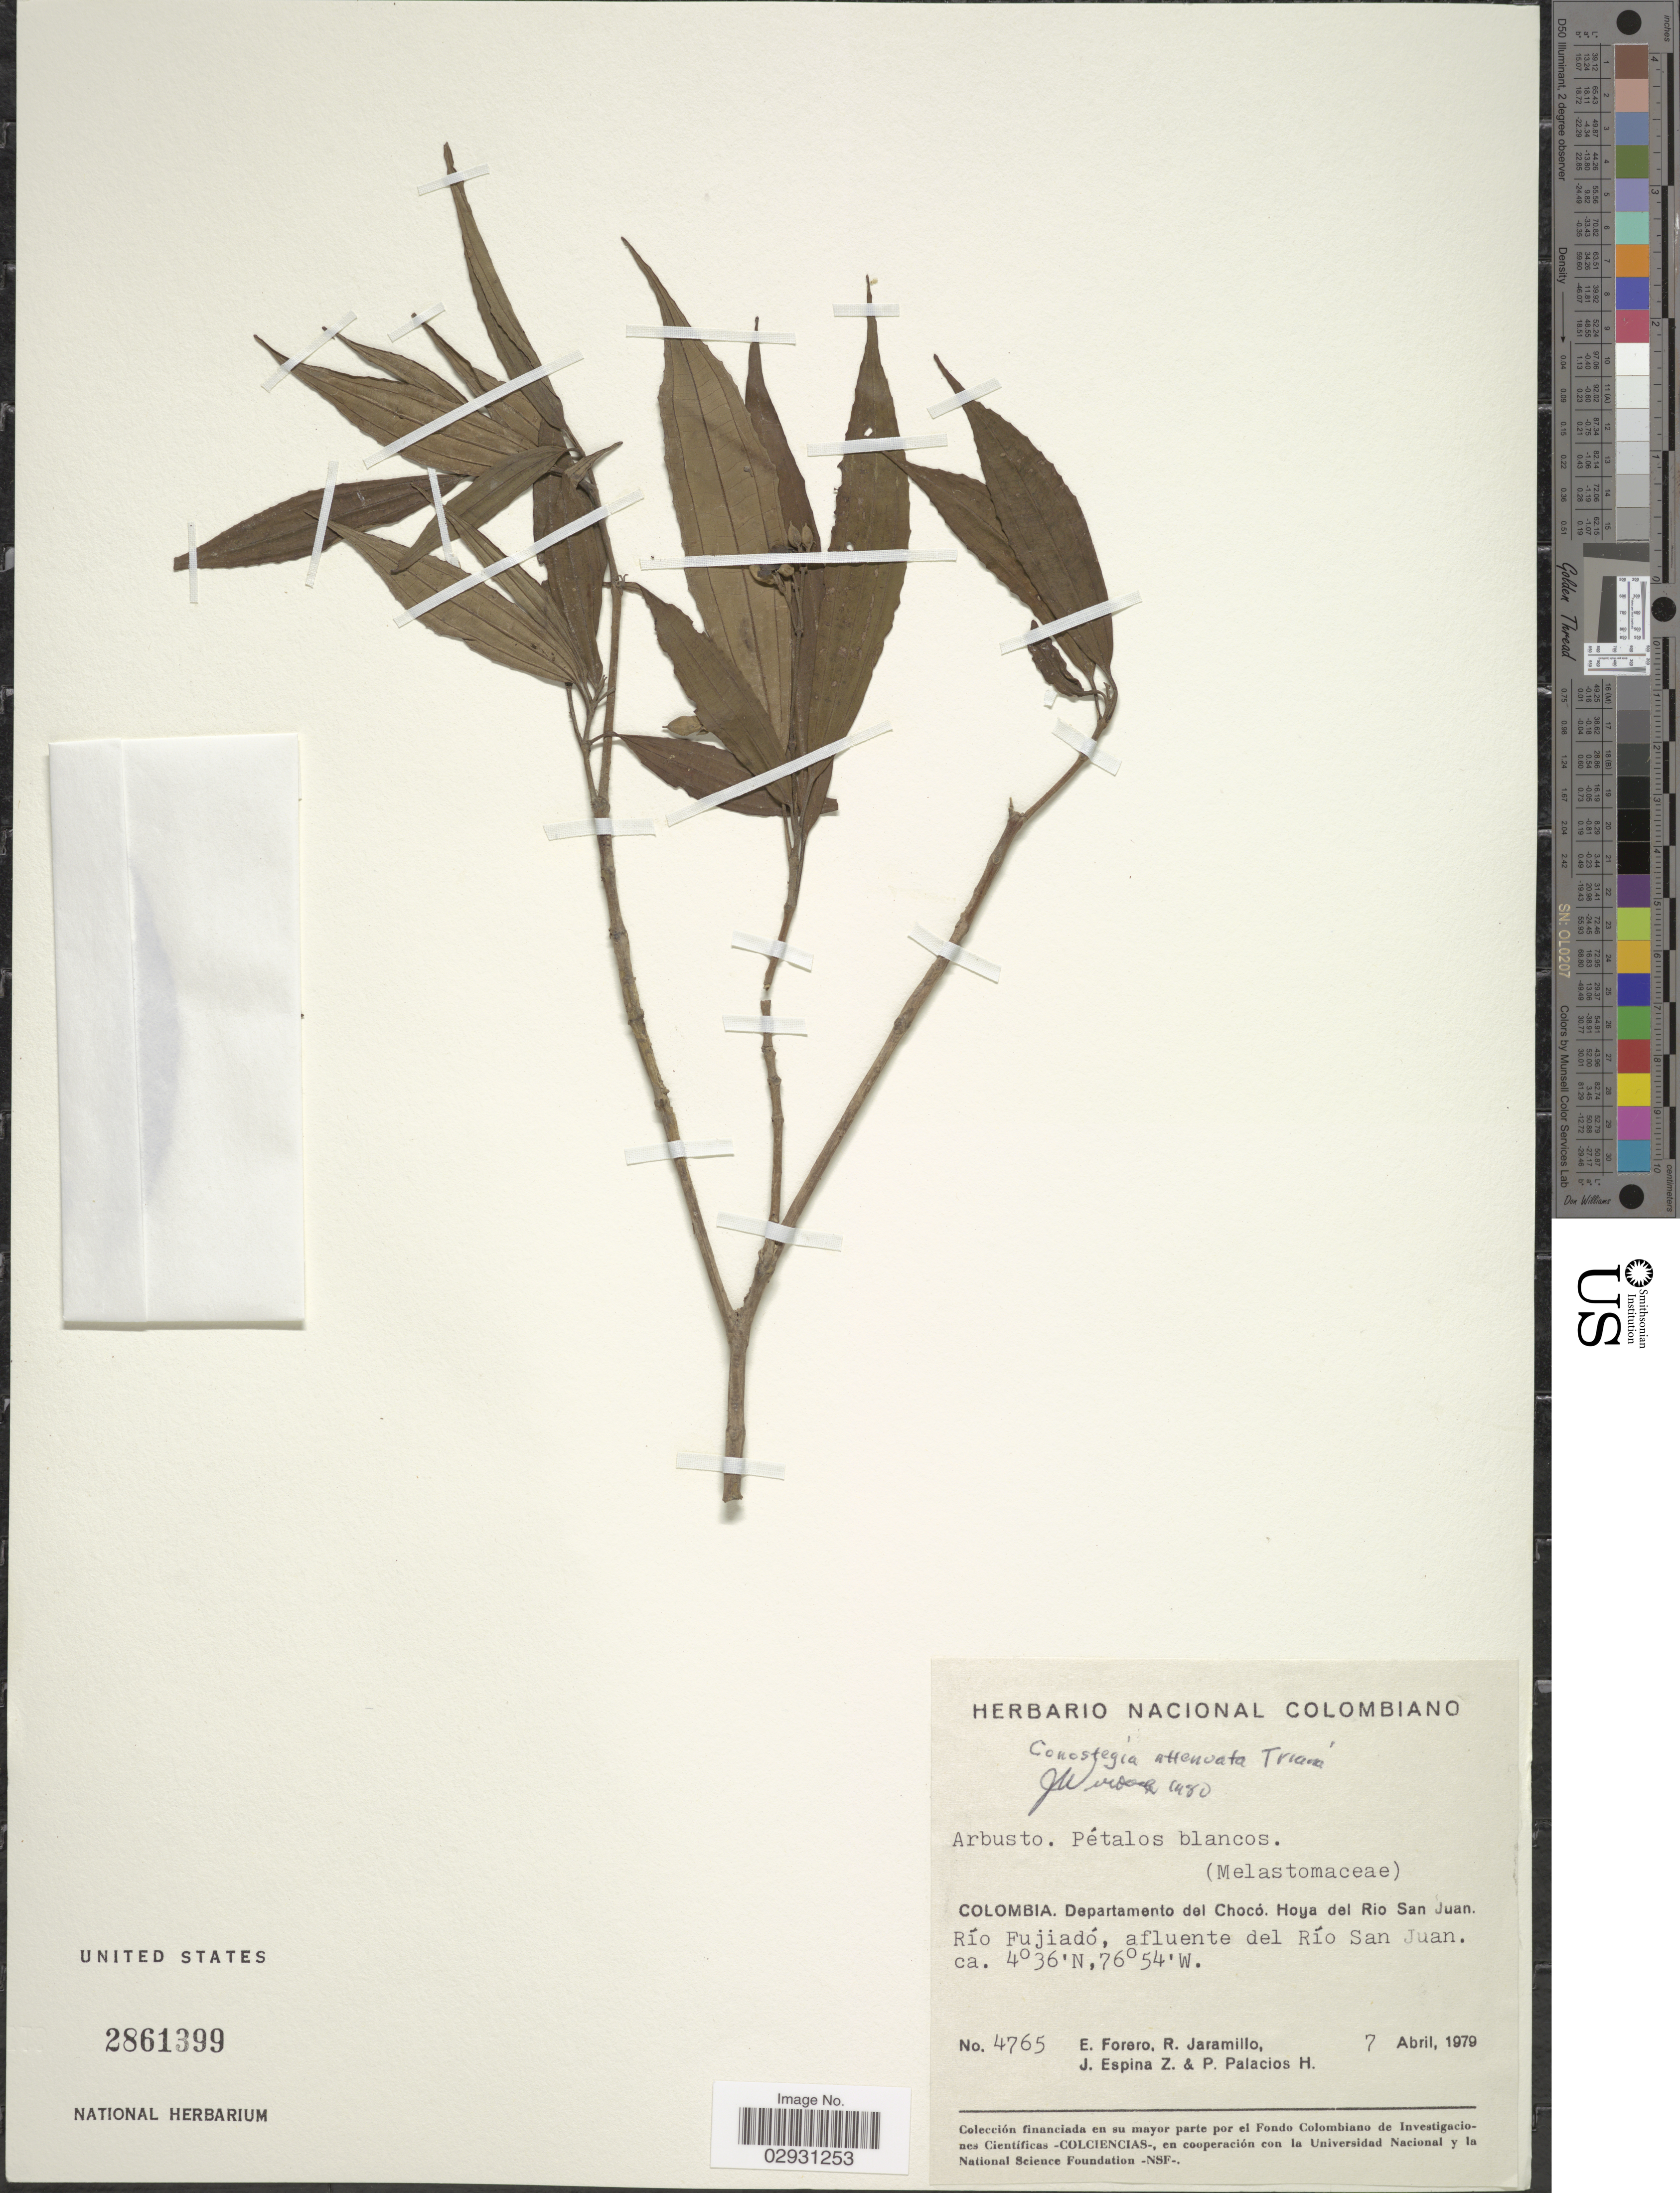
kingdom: Plantae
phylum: Tracheophyta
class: Magnoliopsida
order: Myrtales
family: Melastomataceae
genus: Conostegia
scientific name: Conostegia attenuata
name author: Triana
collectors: E. Forero, R. Jaramillo, J. Espina Z. & P. Palacios H.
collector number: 4765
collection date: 1979-04-07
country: Colombia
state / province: Chocó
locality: Departamento del Chocó. Hoya del Rio San Juan. Río Fujiadó, afluente del Río San Juan.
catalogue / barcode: US 2861399